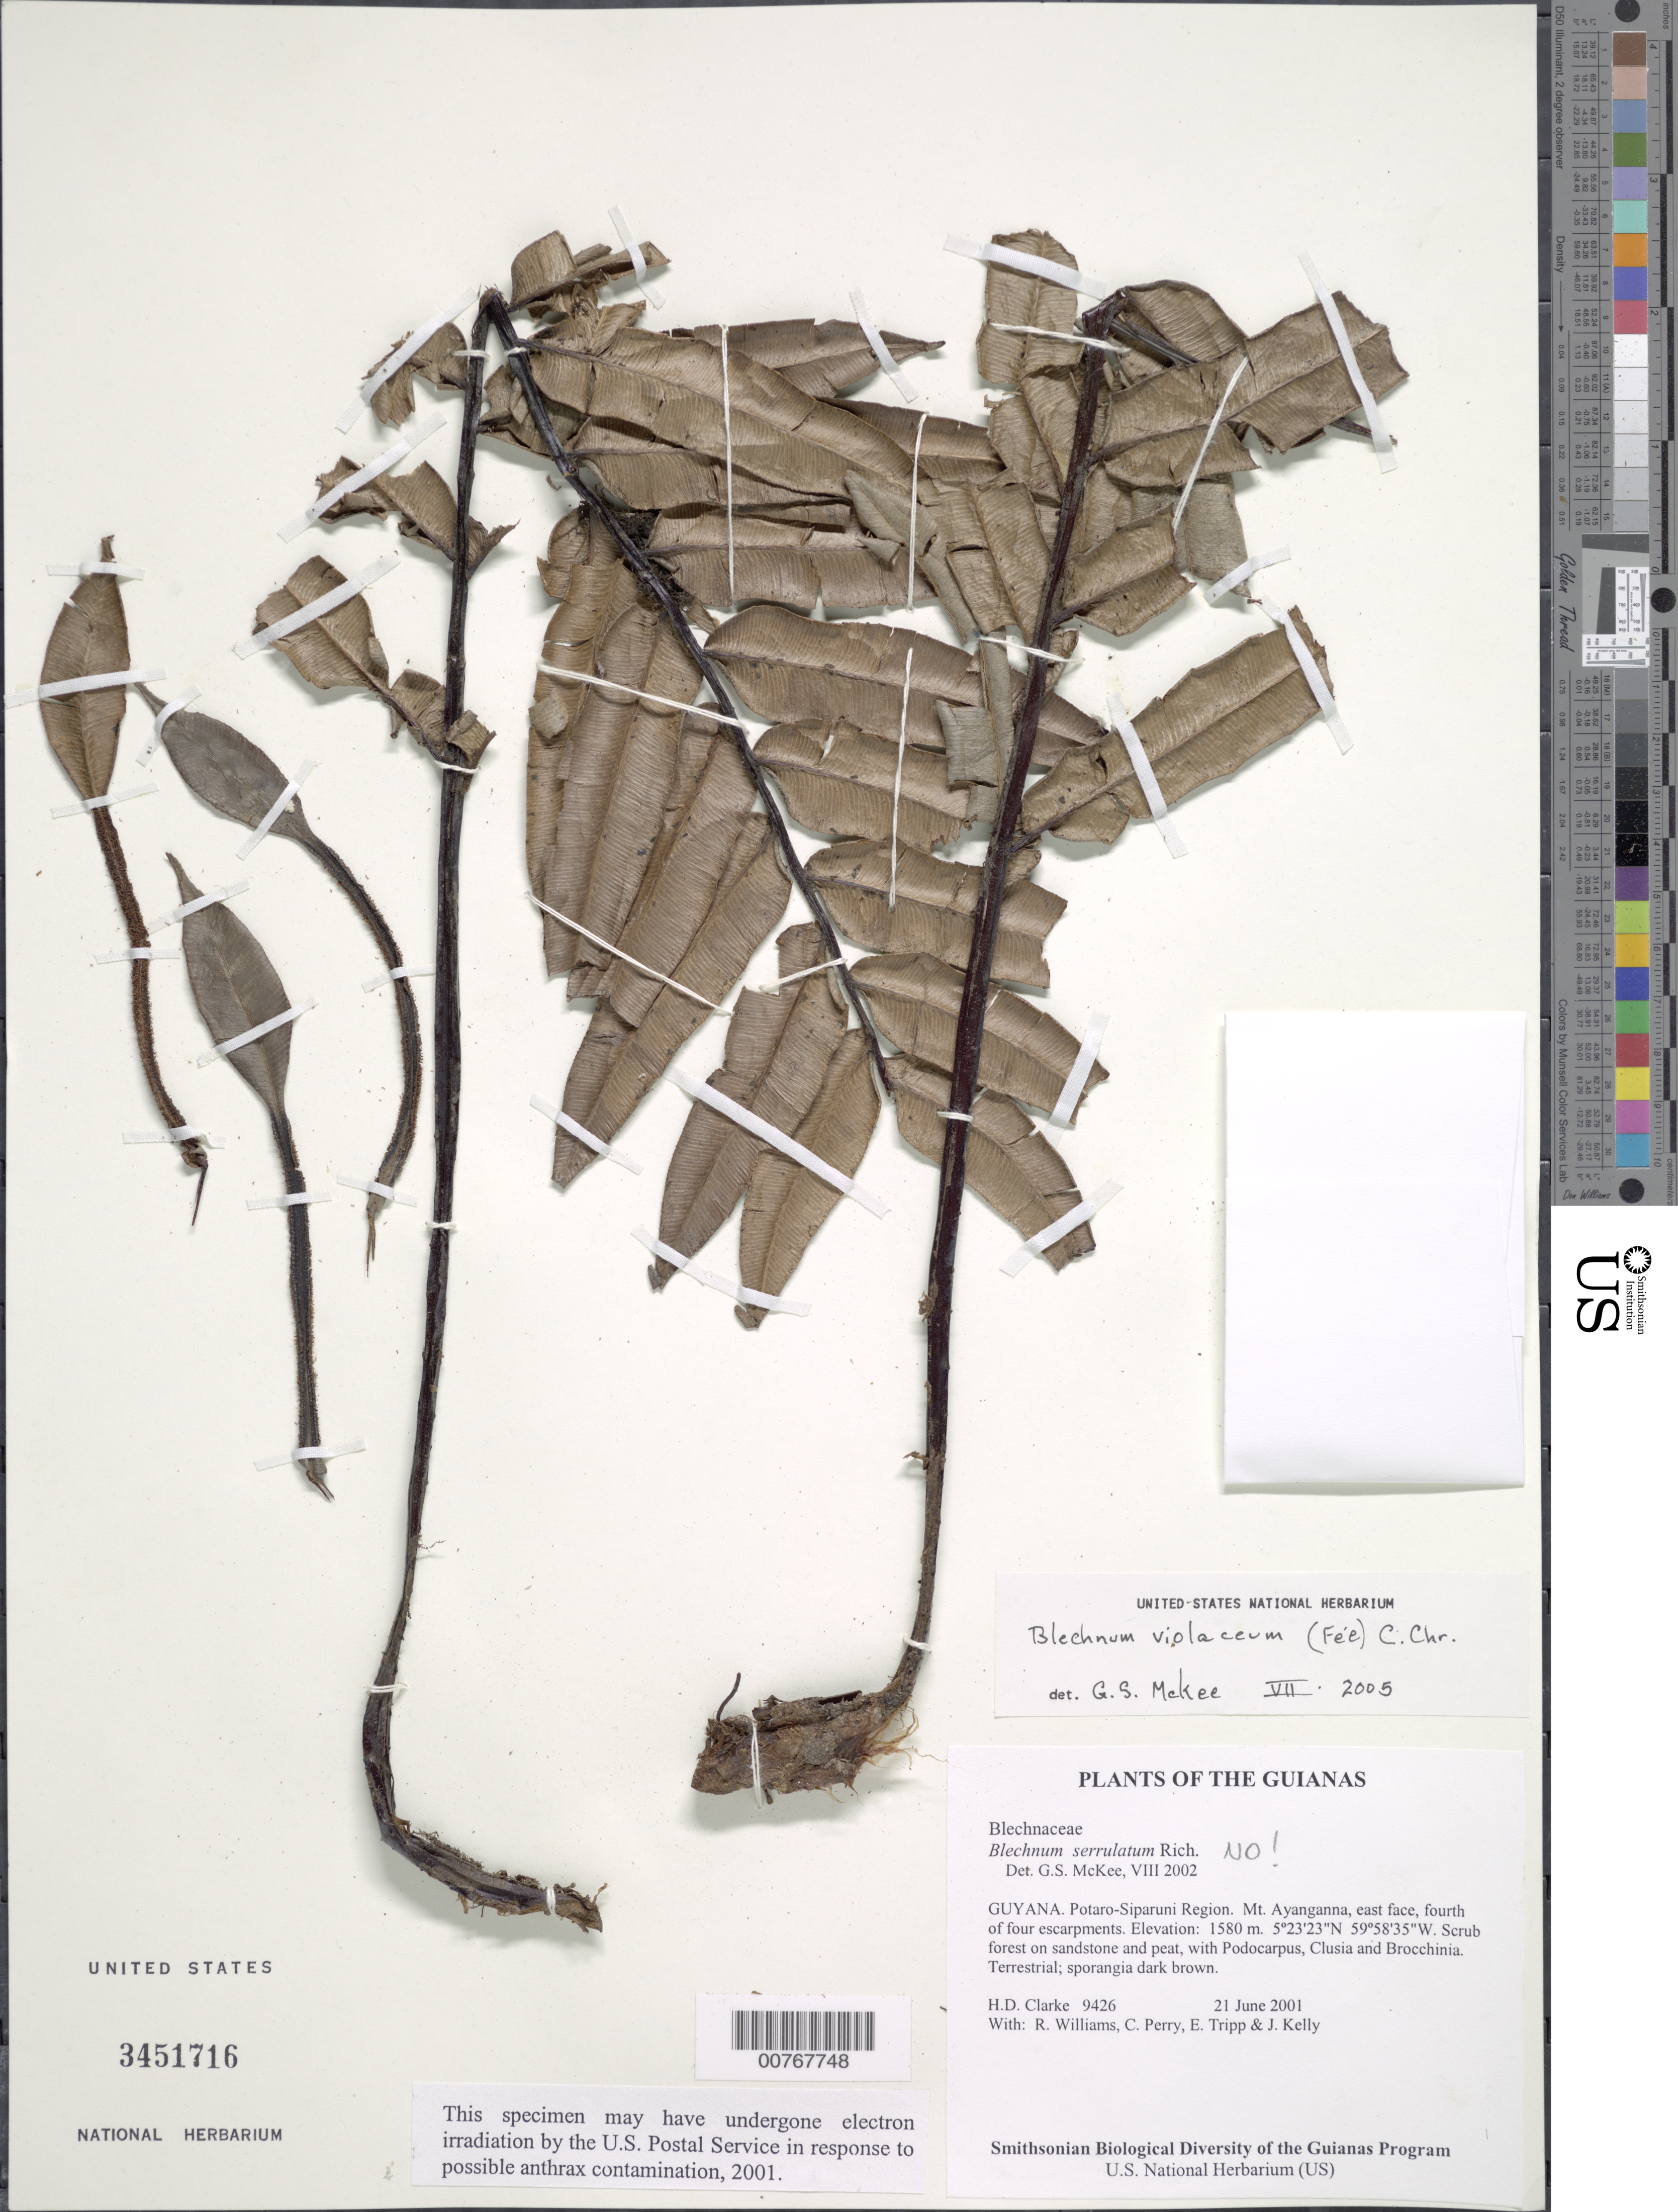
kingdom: Plantae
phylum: Tracheophyta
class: Polypodiopsida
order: Polypodiales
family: Blechnaceae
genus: Blechnum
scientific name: Blechnum violaceum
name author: (Fée) C. Chr.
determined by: McKee, G. S., (US), NMNH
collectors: H. D. Clarke, R. Williams, C. Perry, E. Tripp & J. Kelly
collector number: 9426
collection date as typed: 21 June 2001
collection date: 2001-06-21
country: Guyana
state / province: Potaro-Siparuni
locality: Mt. Ayanganna, east face, fourth of four escarpments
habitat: Scrub forest on sandstone and peat, with Podocarpus, Clusia and Brocchinia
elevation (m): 1580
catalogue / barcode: US 3451716